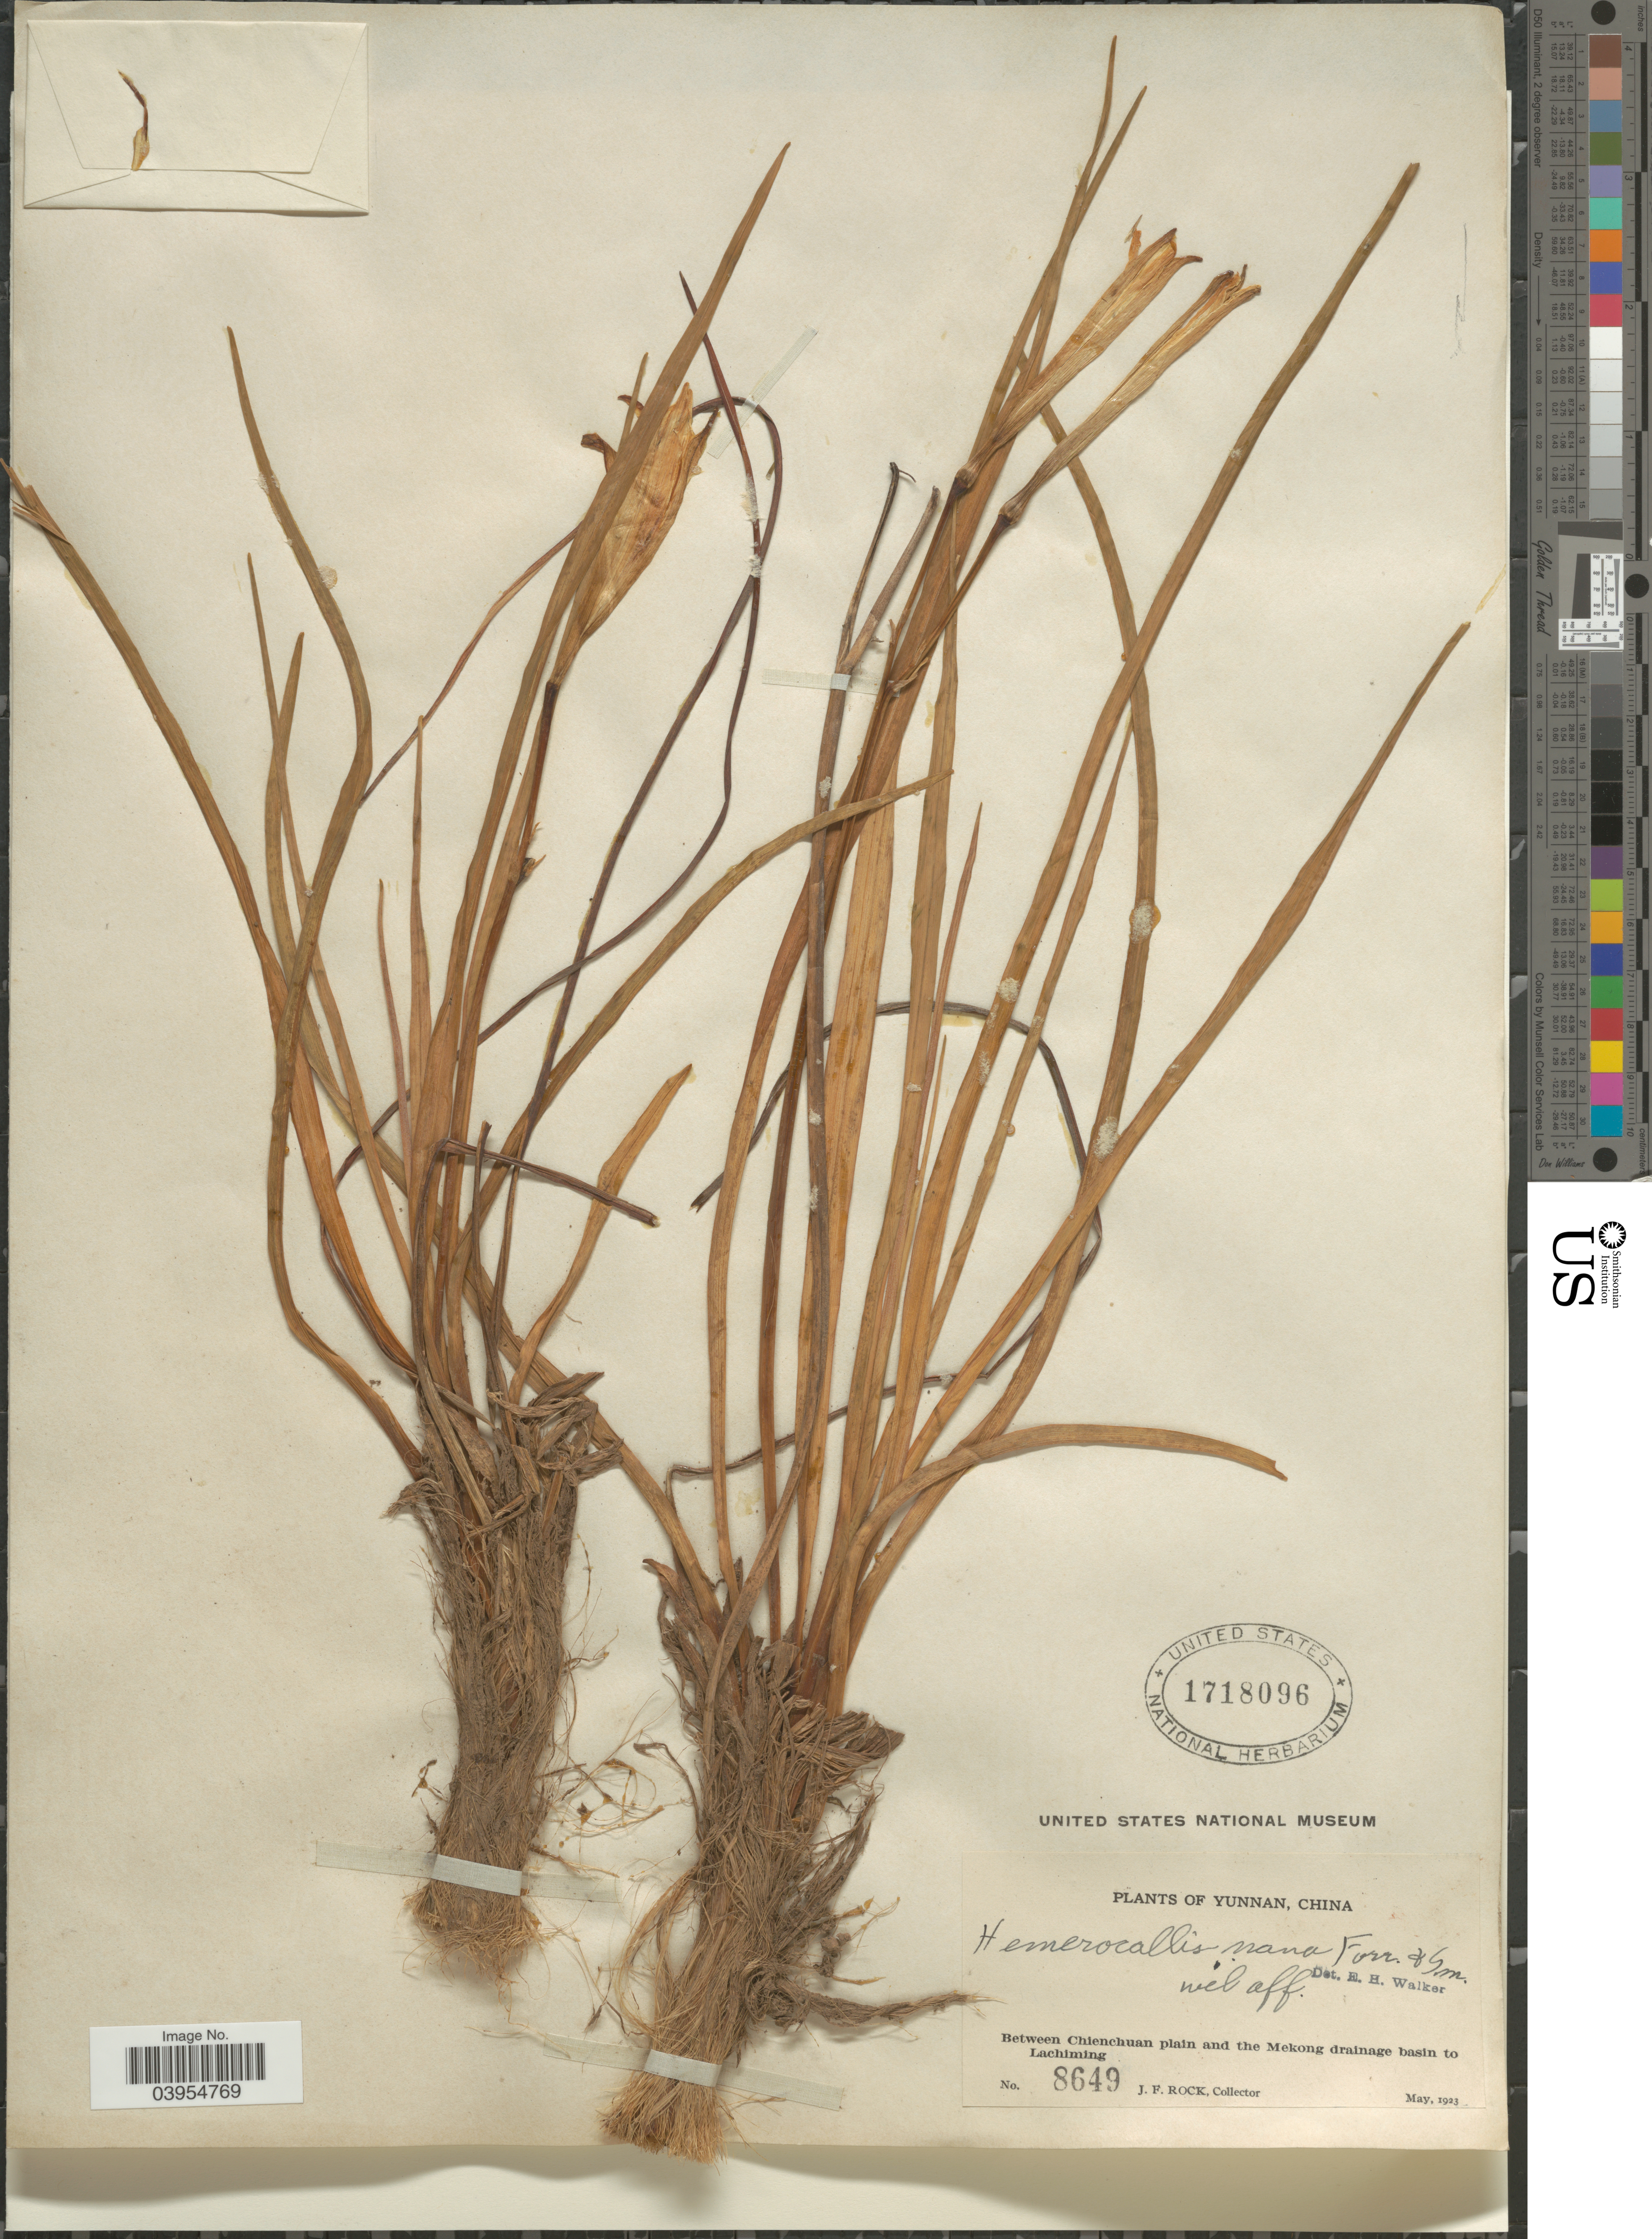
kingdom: Plantae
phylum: Tracheophyta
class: Liliopsida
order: Asparagales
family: Asphodelaceae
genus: Hemerocallis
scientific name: Hemerocallis nana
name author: W.W. Sm. & Forrest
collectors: J. Rock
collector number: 8649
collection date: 1923-05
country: China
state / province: Yunnan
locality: Between Chienchuan plain and the Mekong drainage basin to Lachiming.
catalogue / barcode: US 1718096